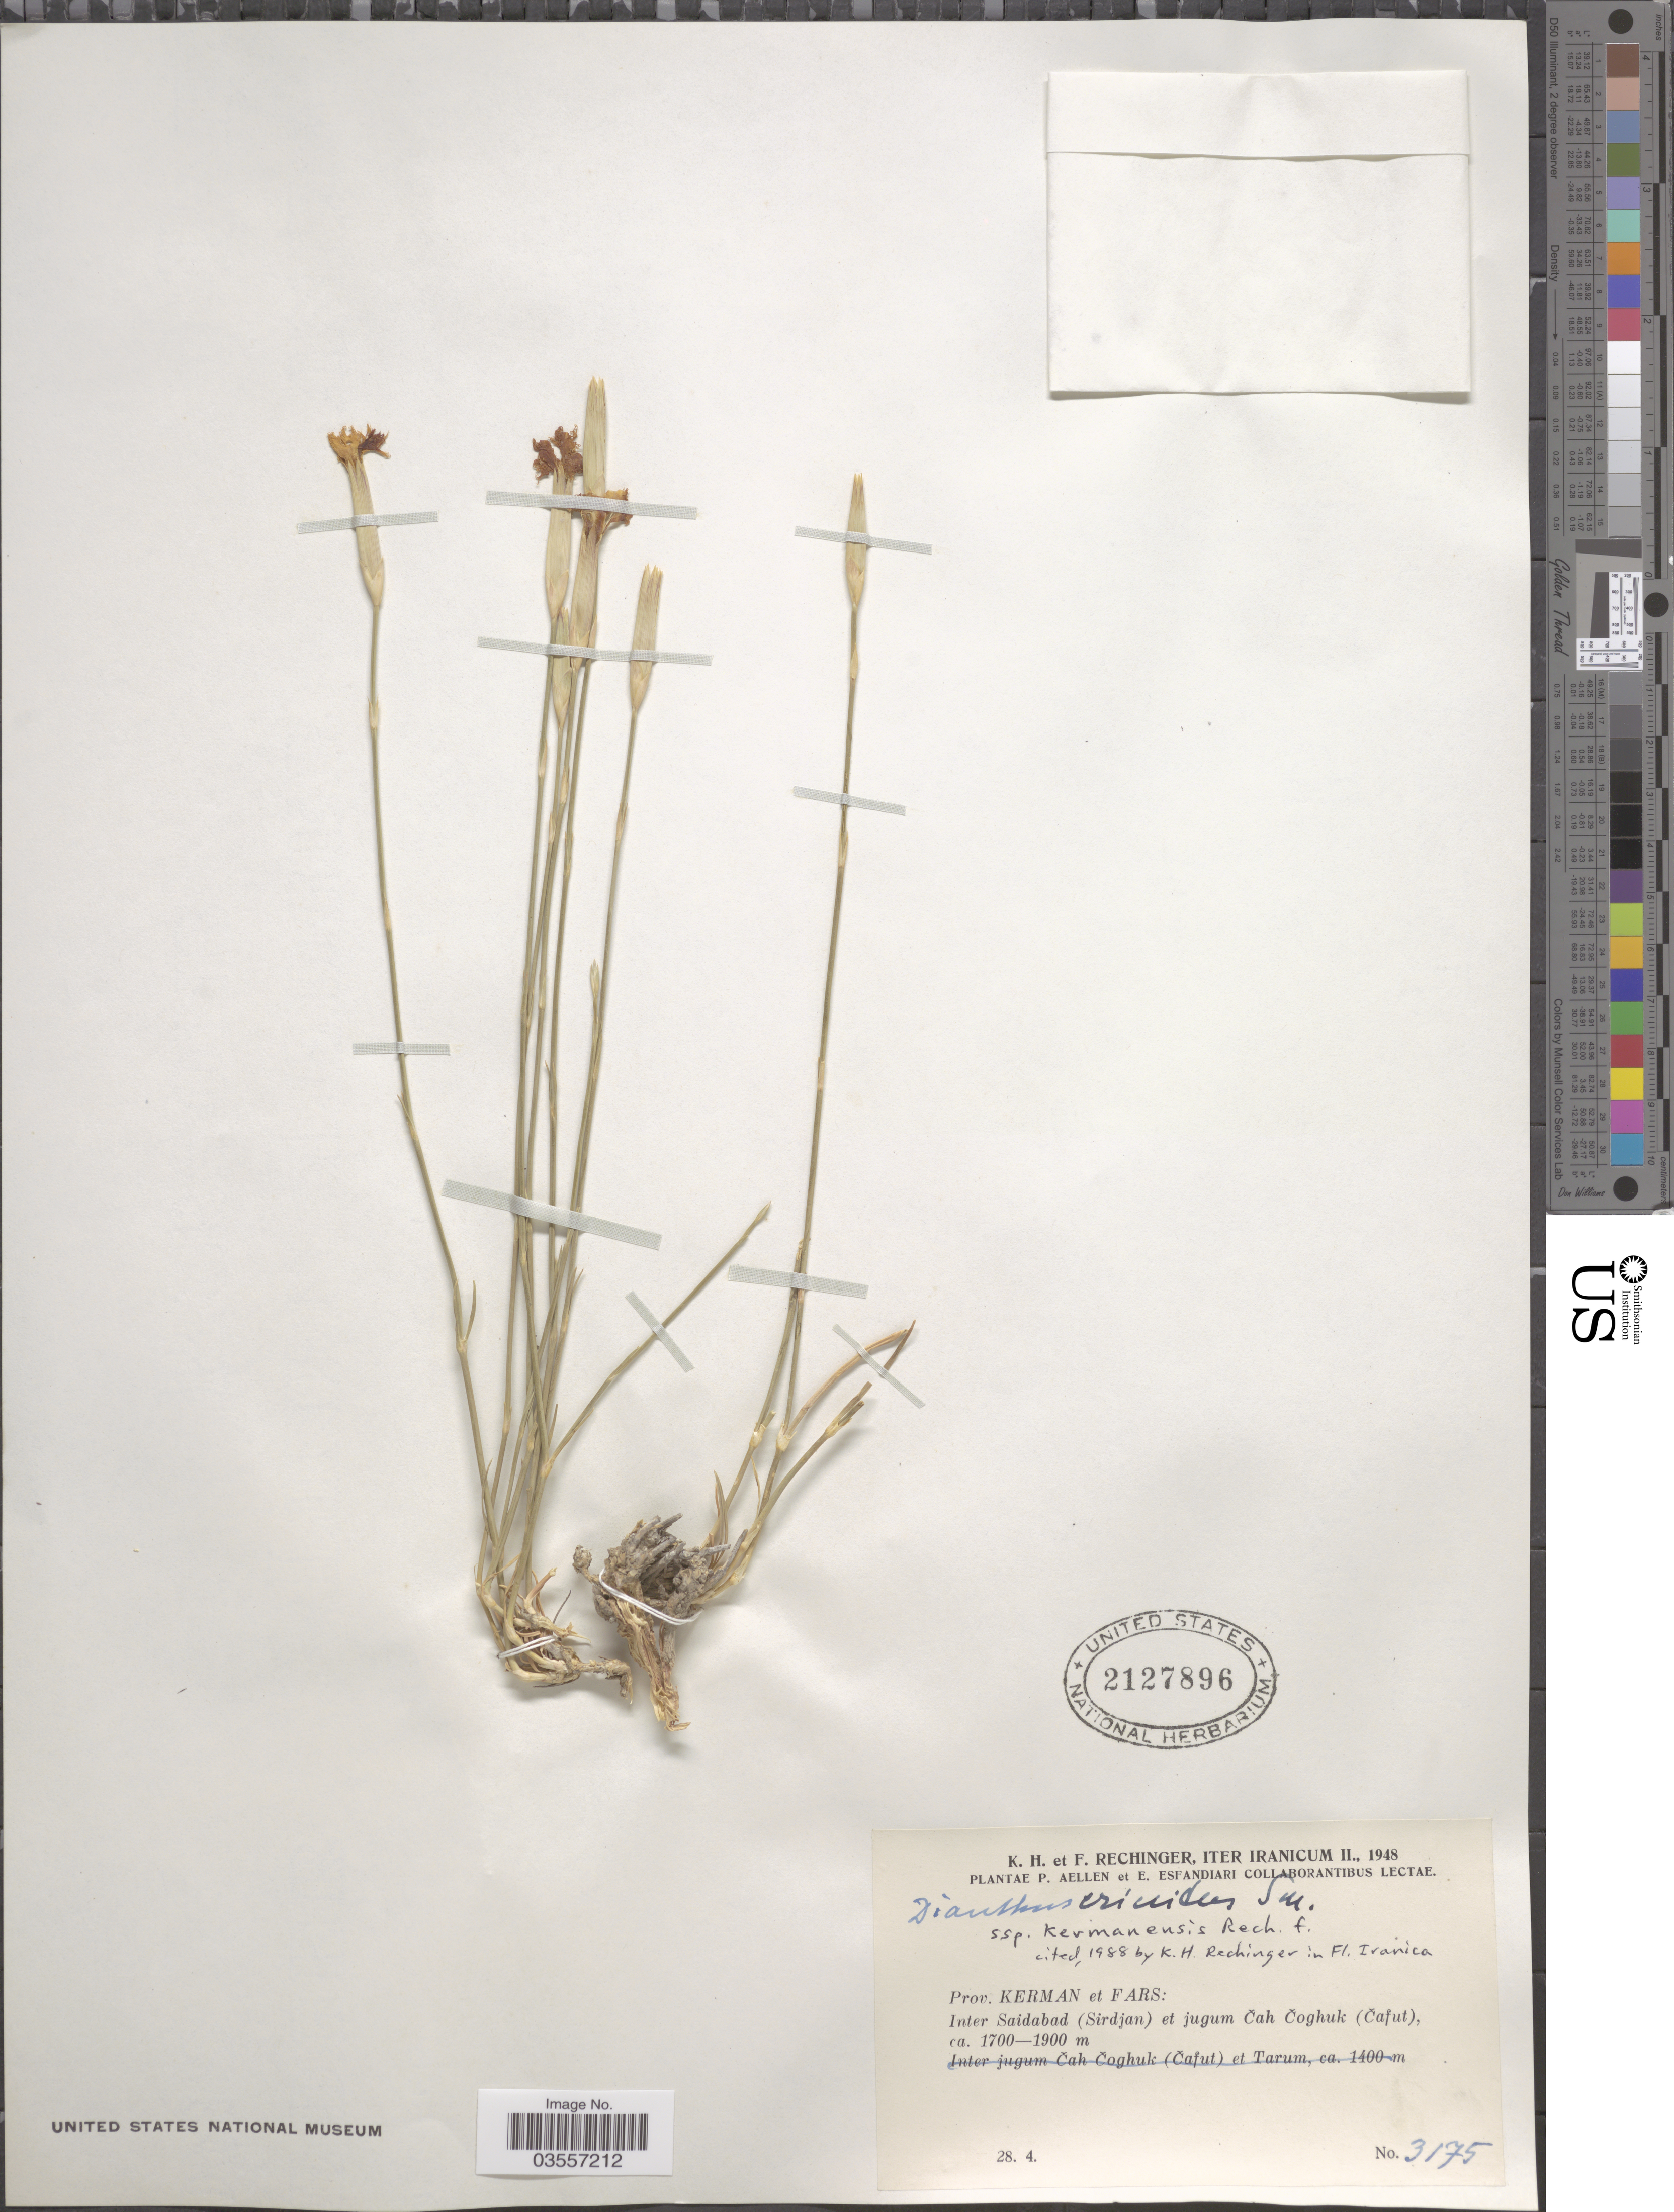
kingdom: Plantae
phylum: Tracheophyta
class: Magnoliopsida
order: Caryophyllales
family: Caryophyllaceae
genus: Dianthus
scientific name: Dianthus crinitus subsp. kermanensis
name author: Rech. f.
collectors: K. H. Rechinger & F. Rechinger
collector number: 3175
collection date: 1948-04-28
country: Iran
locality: Prov. Kerman et Fars: Inter Saidabad (Sirdjan) et jugum Čah Čoghuk (Čafut).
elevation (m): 1700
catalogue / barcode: US 2127896